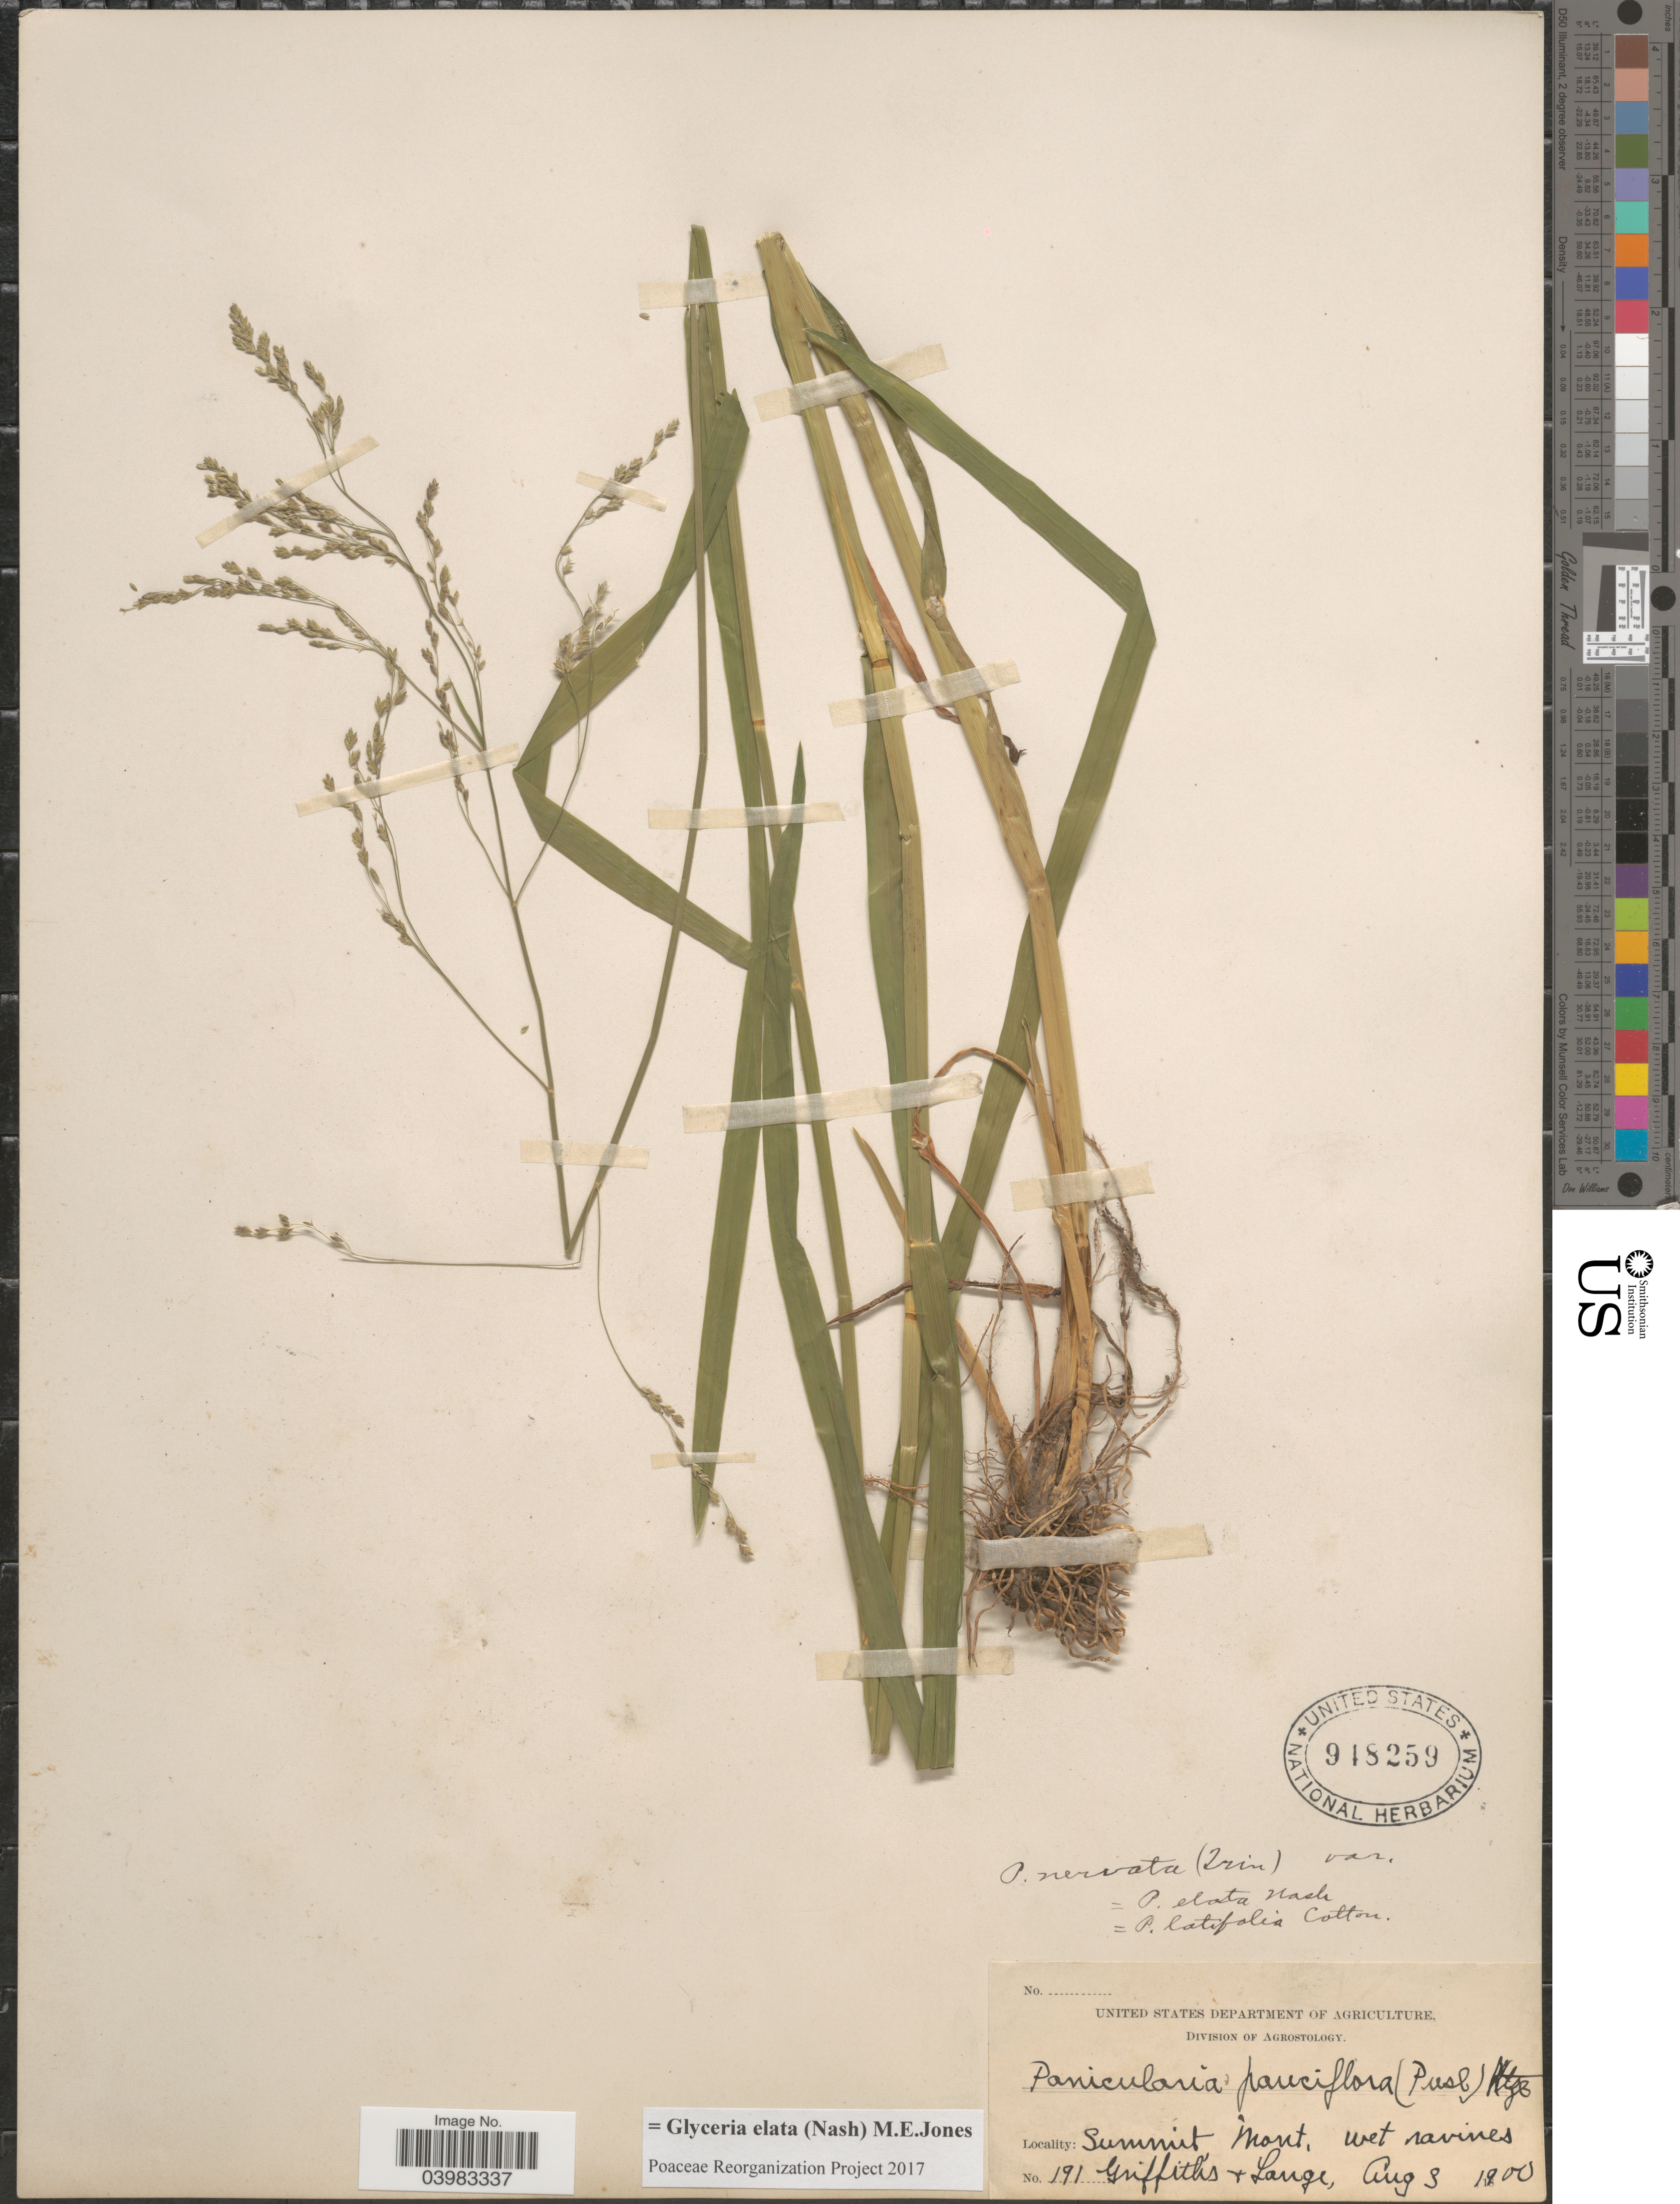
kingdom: Plantae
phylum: Tracheophyta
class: Liliopsida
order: Poales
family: Poaceae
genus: Glyceria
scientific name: Glyceria elata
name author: (Nash) M.E. Jones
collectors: -- Griffiths & -- Lange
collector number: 191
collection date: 1900-08-03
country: United States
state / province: Montana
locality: Summit.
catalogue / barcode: US 948259